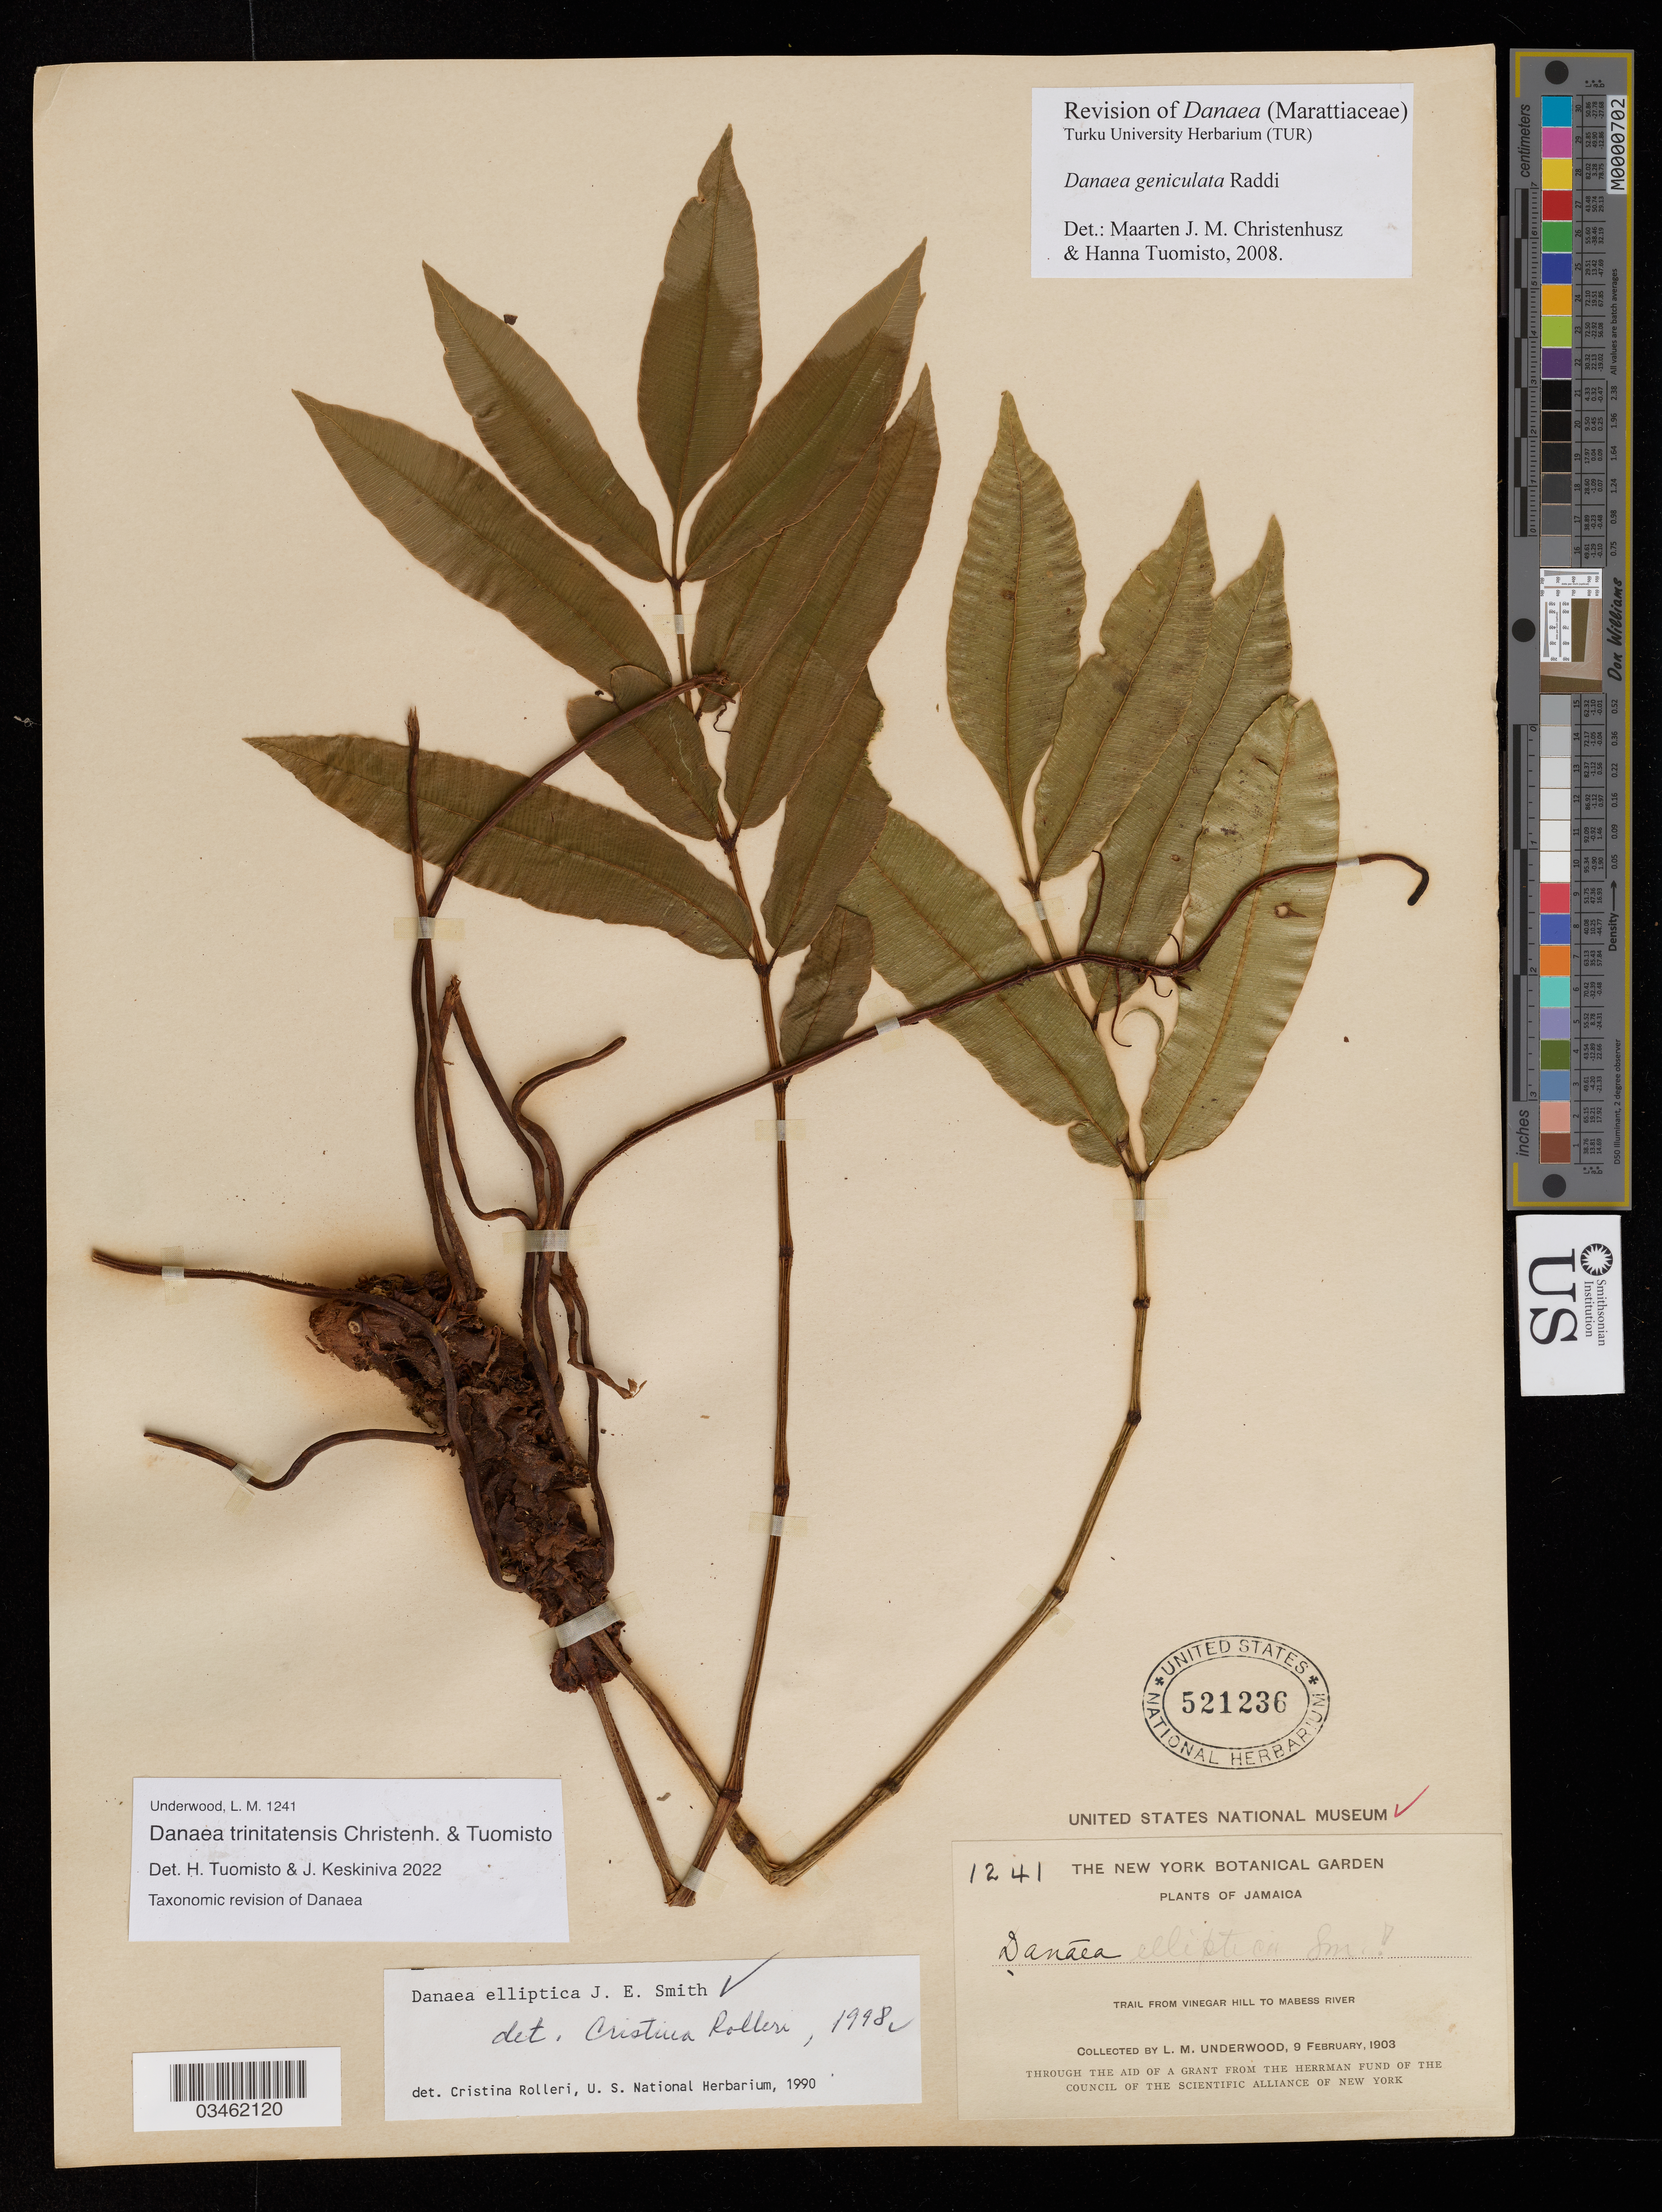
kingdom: Plantae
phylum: Tracheophyta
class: Polypodiopsida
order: Marattiales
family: Marattiaceae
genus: Danaea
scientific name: Danaea trinitatensis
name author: Tuomisto & Keskiniva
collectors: L. M. Underwood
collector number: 1241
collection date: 1908-02-09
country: Jamaica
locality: Trail from Vinegar Hill to Mabess River.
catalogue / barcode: US 521236